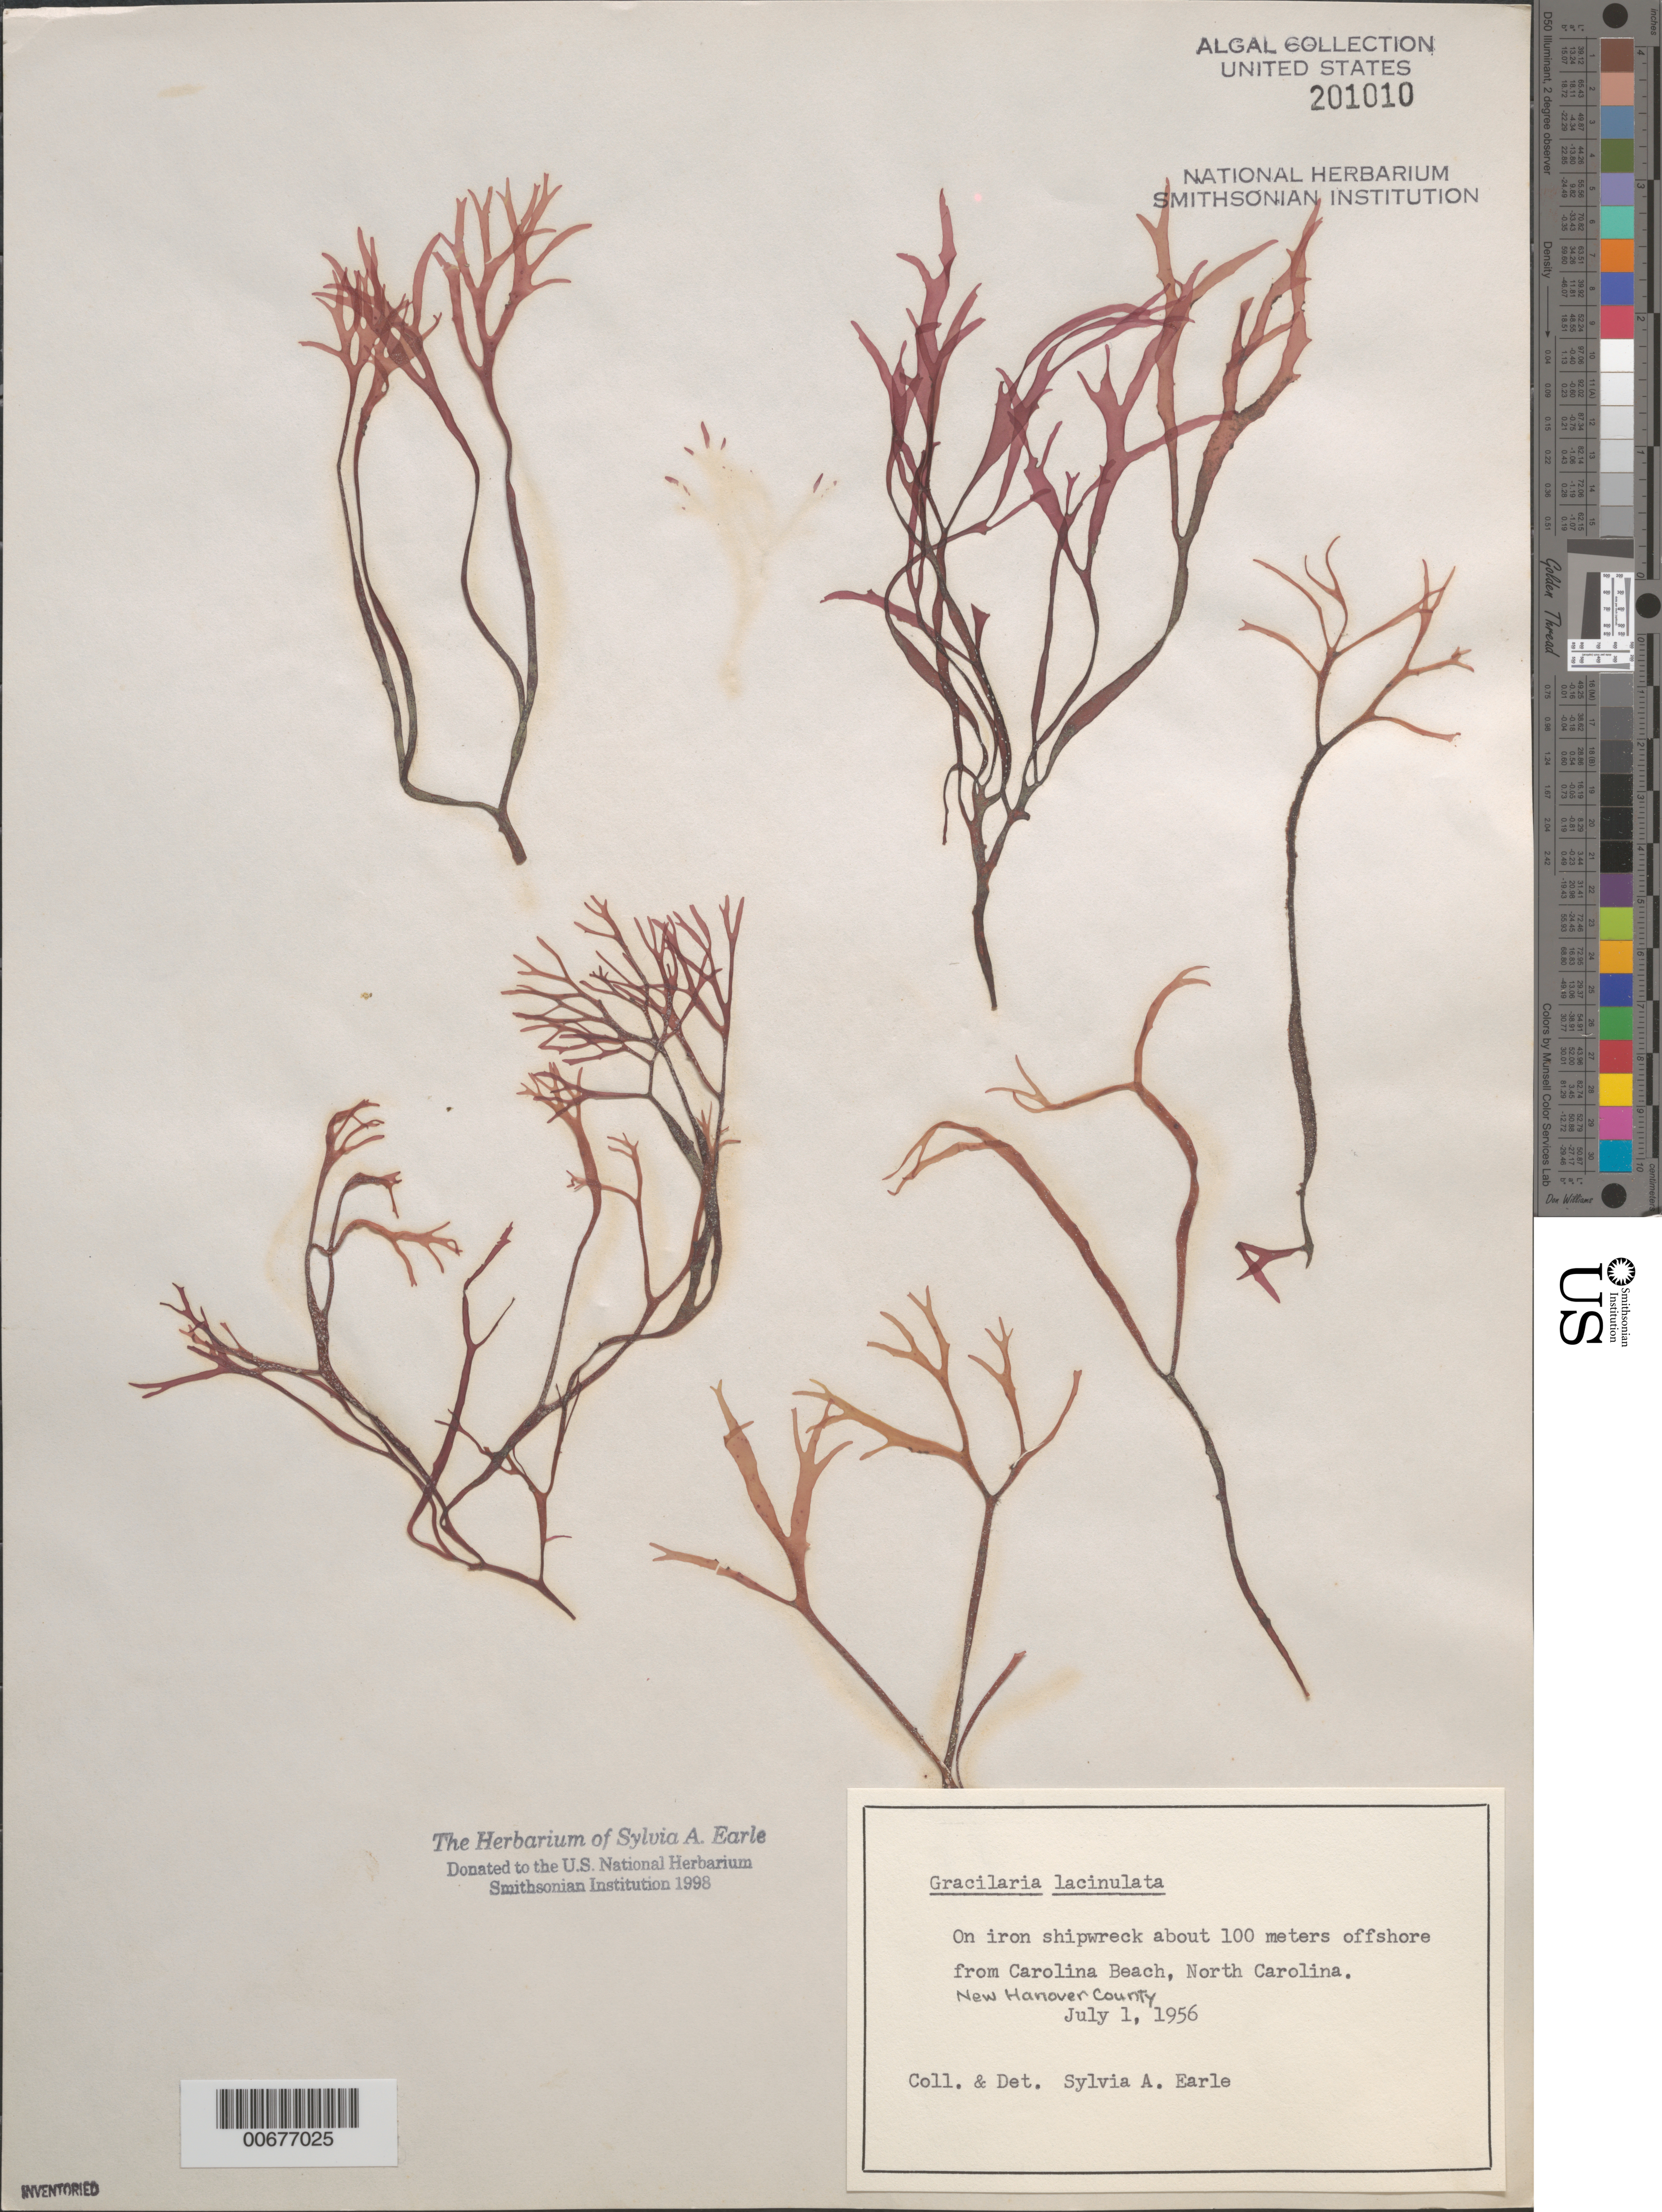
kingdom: Plantae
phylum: Rhodophyta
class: Florideophyceae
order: Gracilariales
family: Gracilariaceae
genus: Gracilaria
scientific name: Gracilaria isabellana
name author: Gurgel et al. in I.A. Abbott & McDermid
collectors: S. A. Earle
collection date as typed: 01 Jul 1956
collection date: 1956-07-01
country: United States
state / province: North Carolina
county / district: New Hanover County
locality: Carolina Beach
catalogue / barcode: US 201010